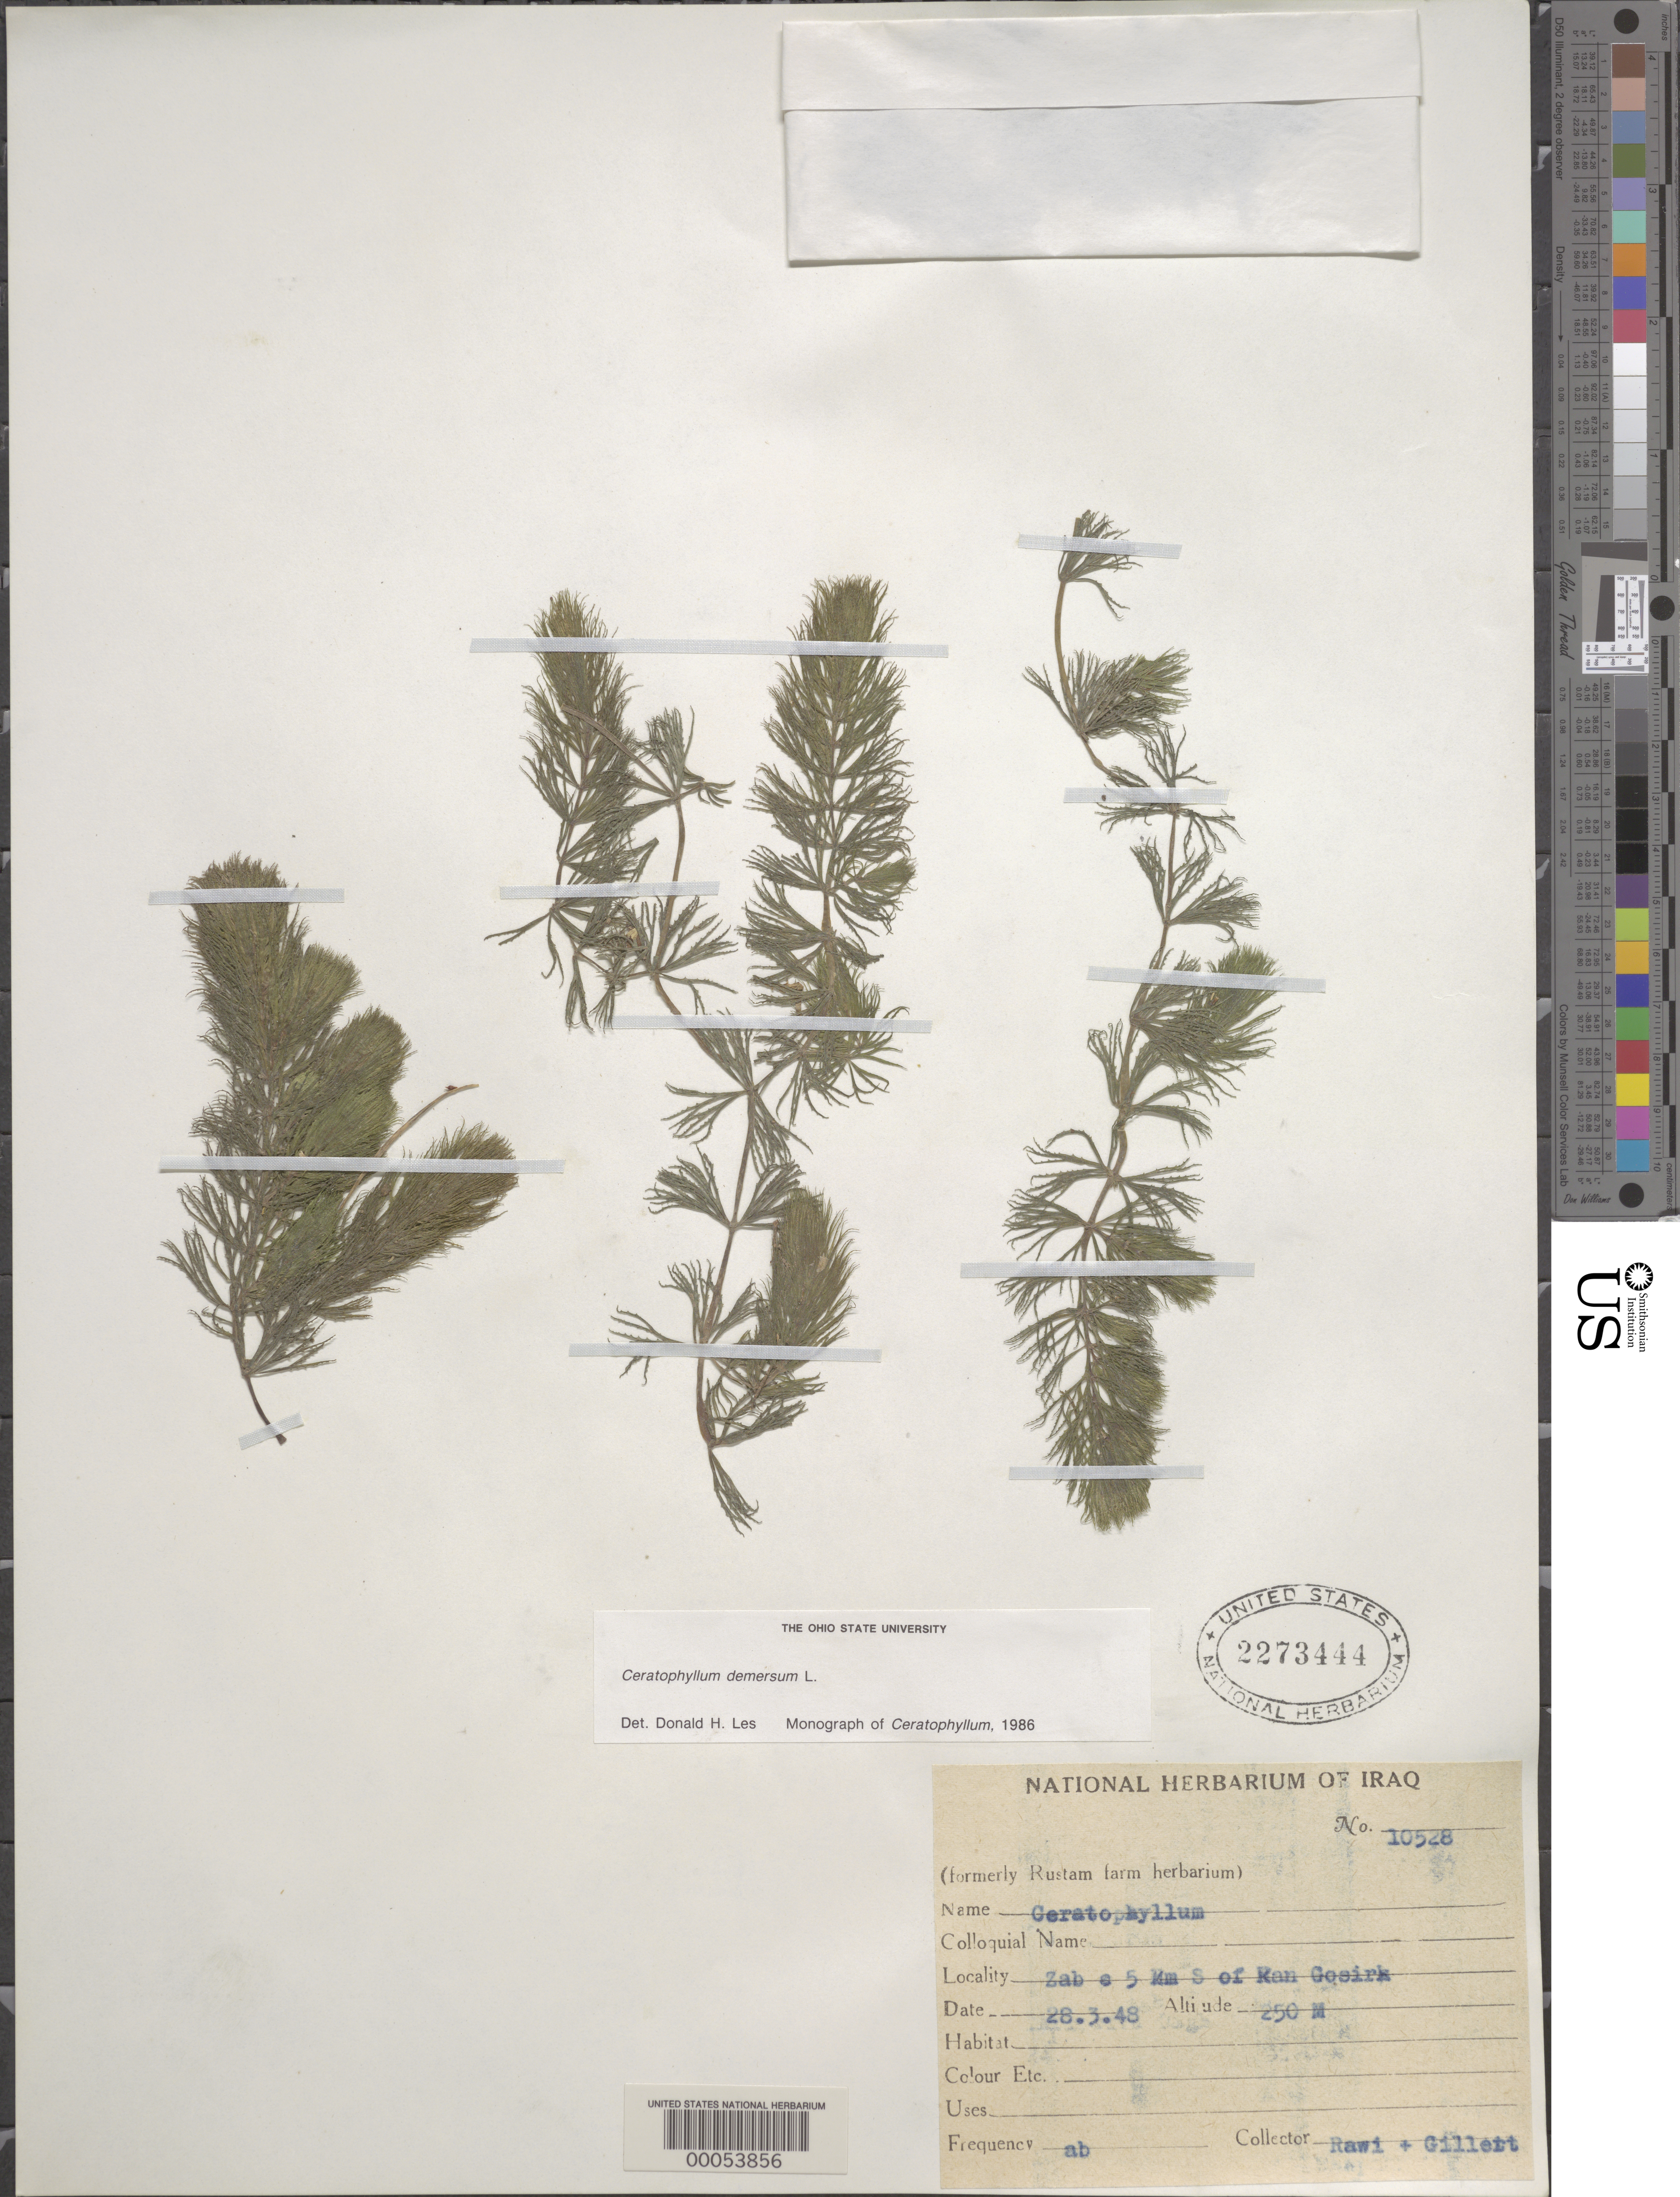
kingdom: Plantae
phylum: Tracheophyta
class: Magnoliopsida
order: Ceratophyllales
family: Ceratophyllaceae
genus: Ceratophyllum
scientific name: Ceratophyllum demersum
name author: L.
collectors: -. Rawi & Gillett, --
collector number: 10528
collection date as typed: Transcribed d/m/y: 28/3/48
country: Iraq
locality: Zab a 5 Km S of Kan Gosirk.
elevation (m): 250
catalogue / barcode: US 2273444